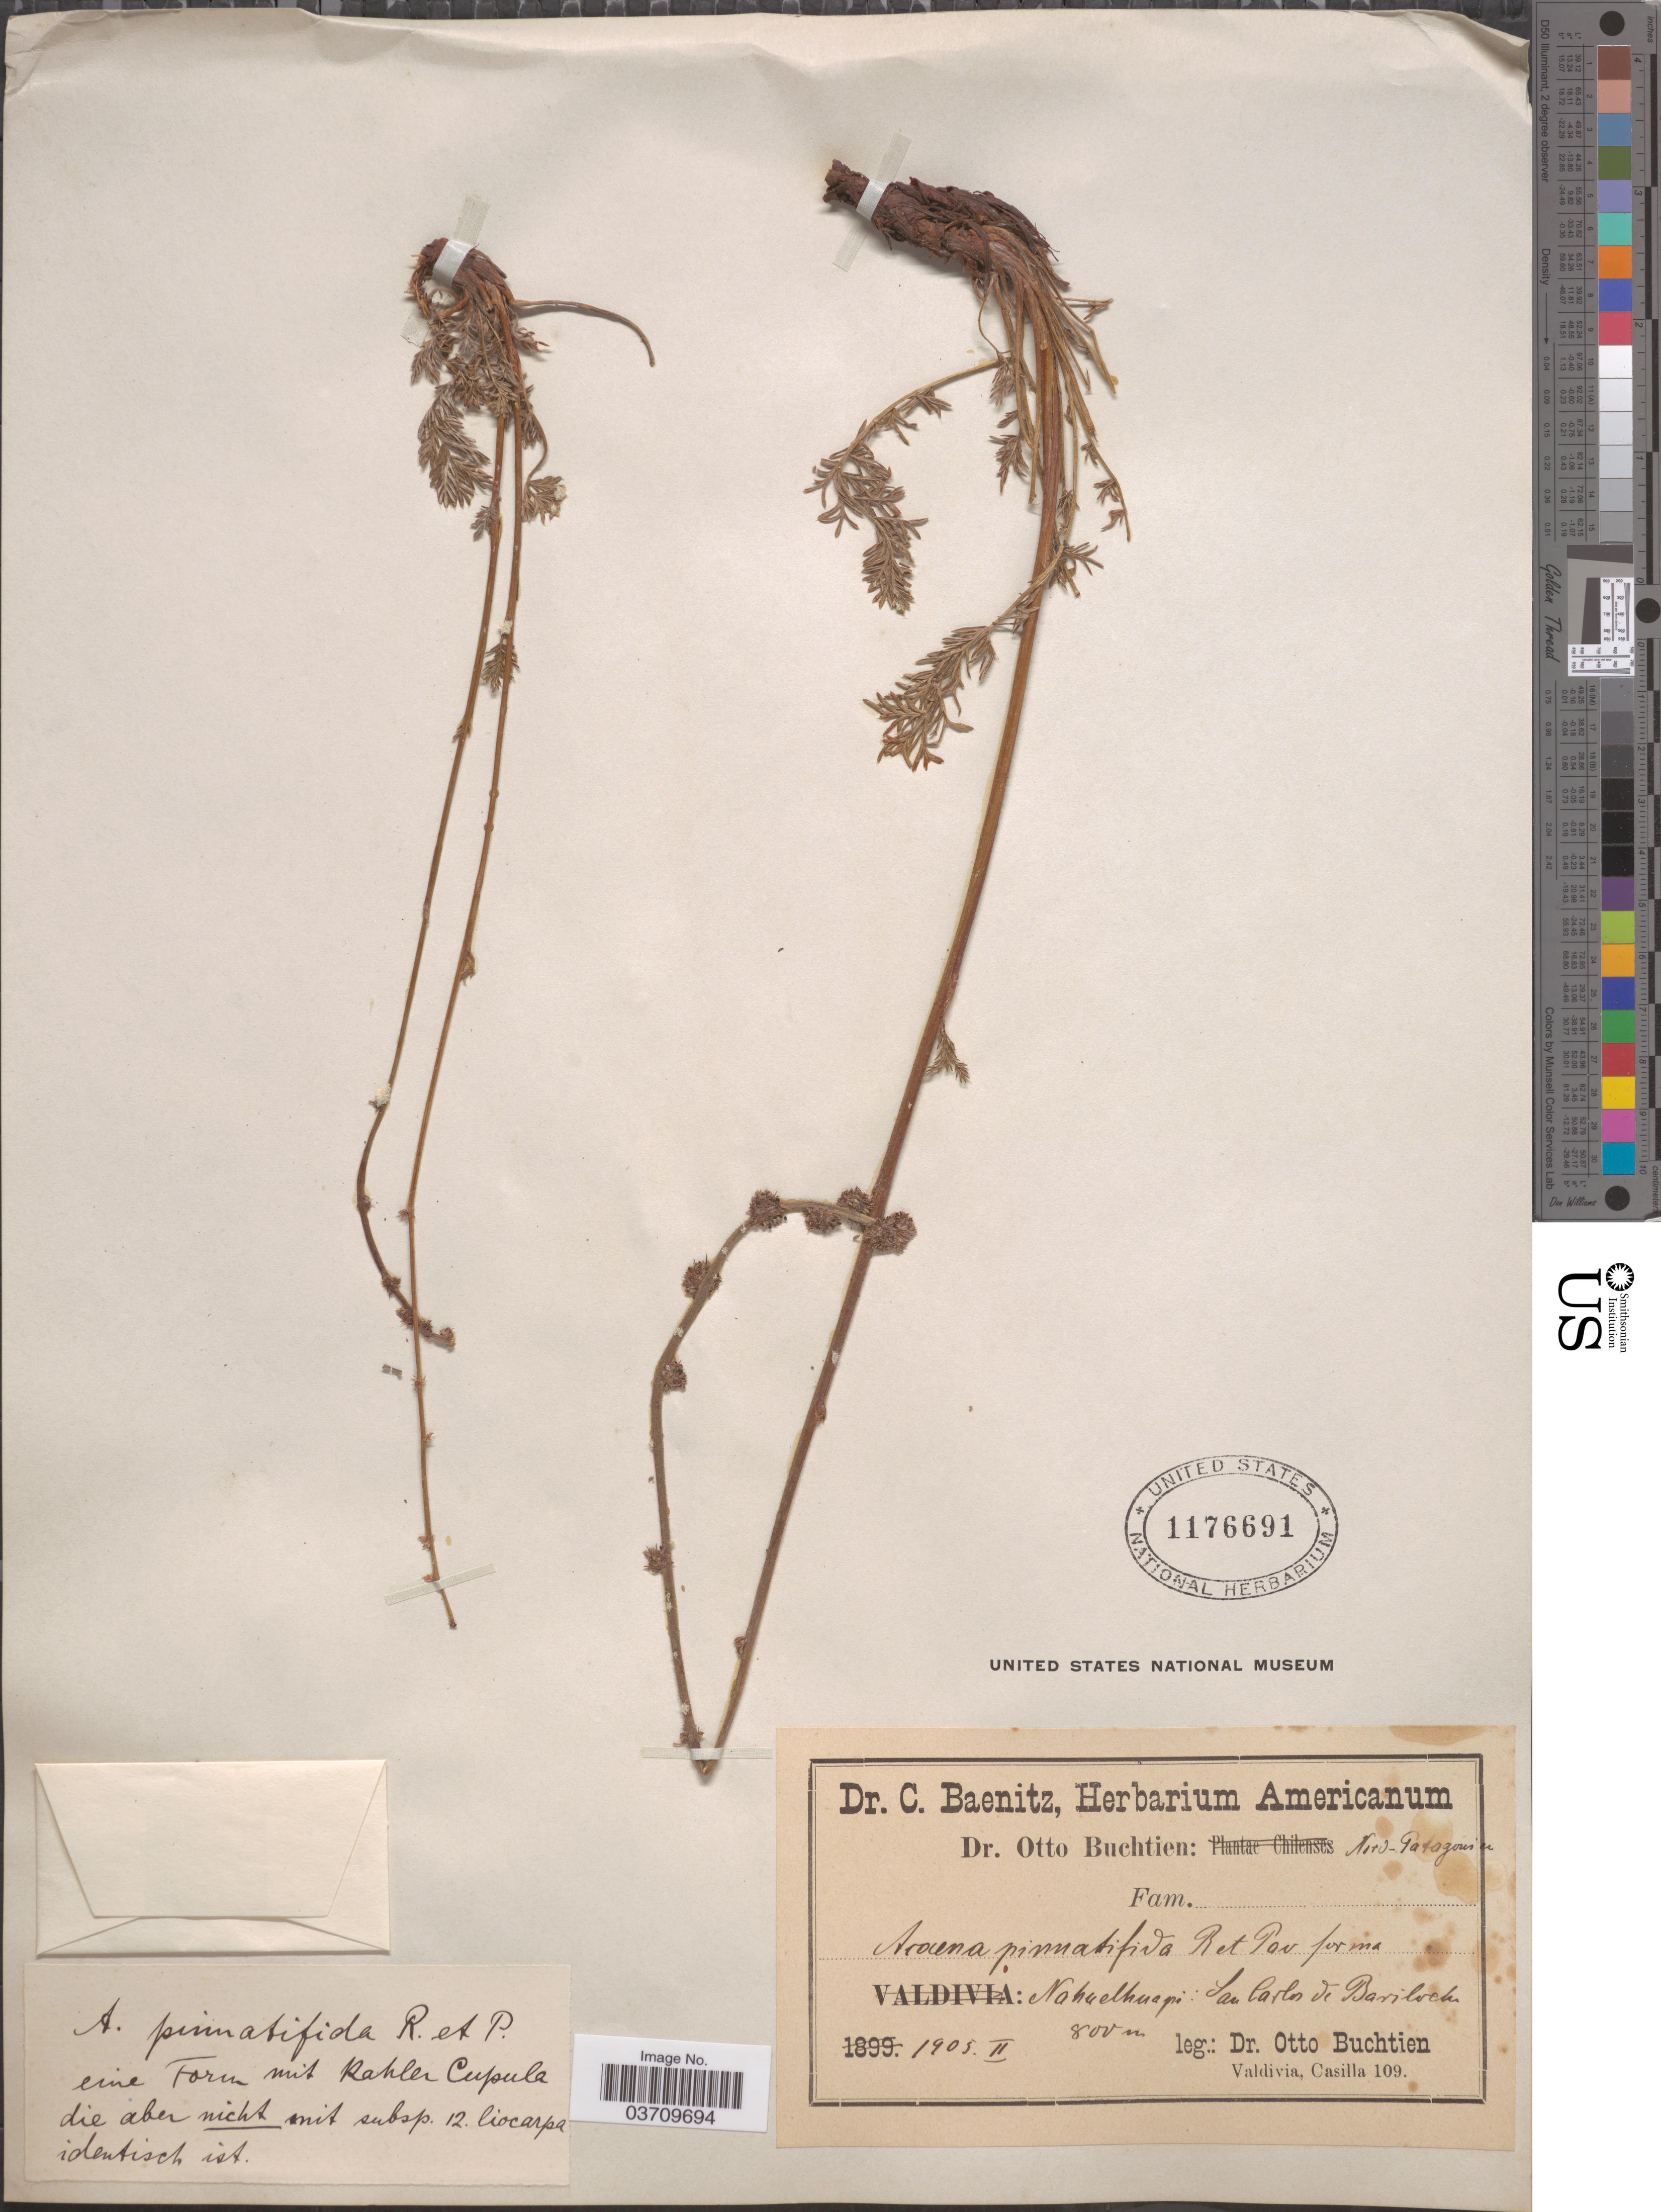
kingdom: Plantae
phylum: Tracheophyta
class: Magnoliopsida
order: Rosales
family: Rosaceae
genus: Acaena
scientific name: Acaena pinnatifida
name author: Ruiz & Pav.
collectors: O. Buchtien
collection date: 1905-02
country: Argentina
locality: Nord-Patagonien. Nahuelhuapi: San Carlos de Bariloche.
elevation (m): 800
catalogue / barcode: US 1176691